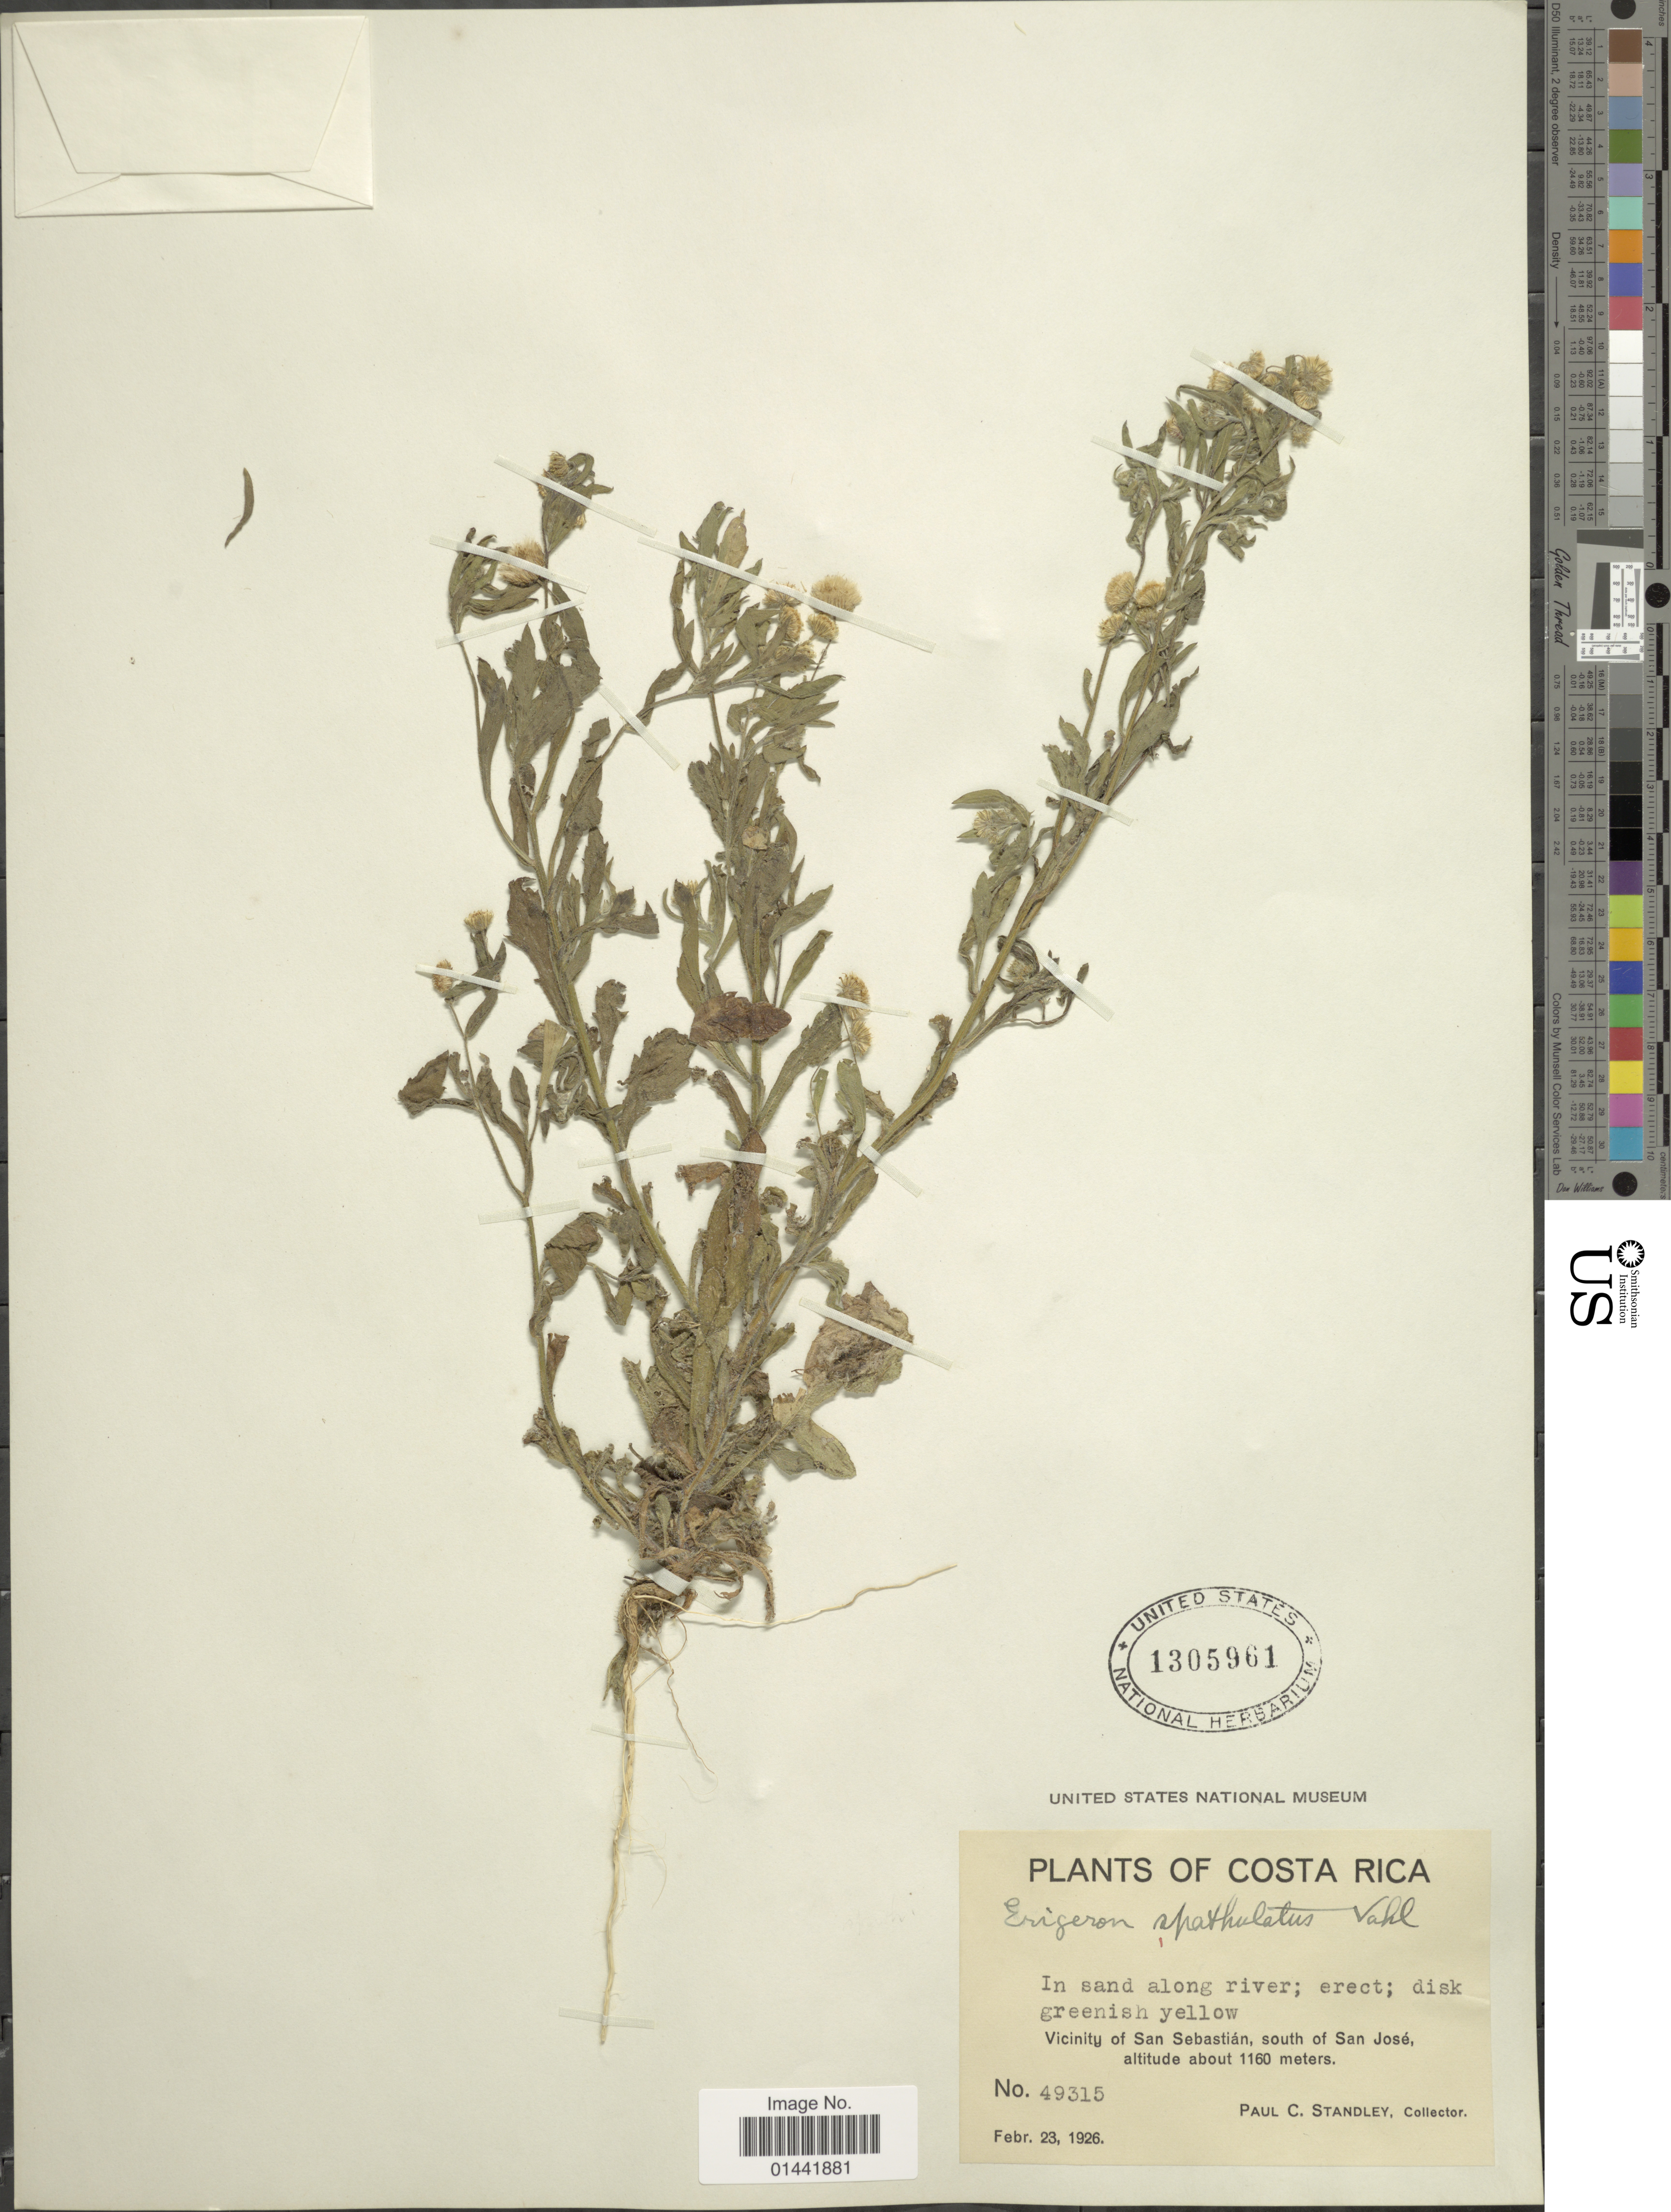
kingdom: Plantae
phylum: Tracheophyta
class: Magnoliopsida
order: Asterales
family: Asteraceae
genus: Erigeron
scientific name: Erigeron spathulatus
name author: Vahl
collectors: P. C. Standley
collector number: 49315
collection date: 1926-02-23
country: Costa Rica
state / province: San José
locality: In sand along river, vicinity of San Sebastian, south of San José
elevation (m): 1160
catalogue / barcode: US 1305961